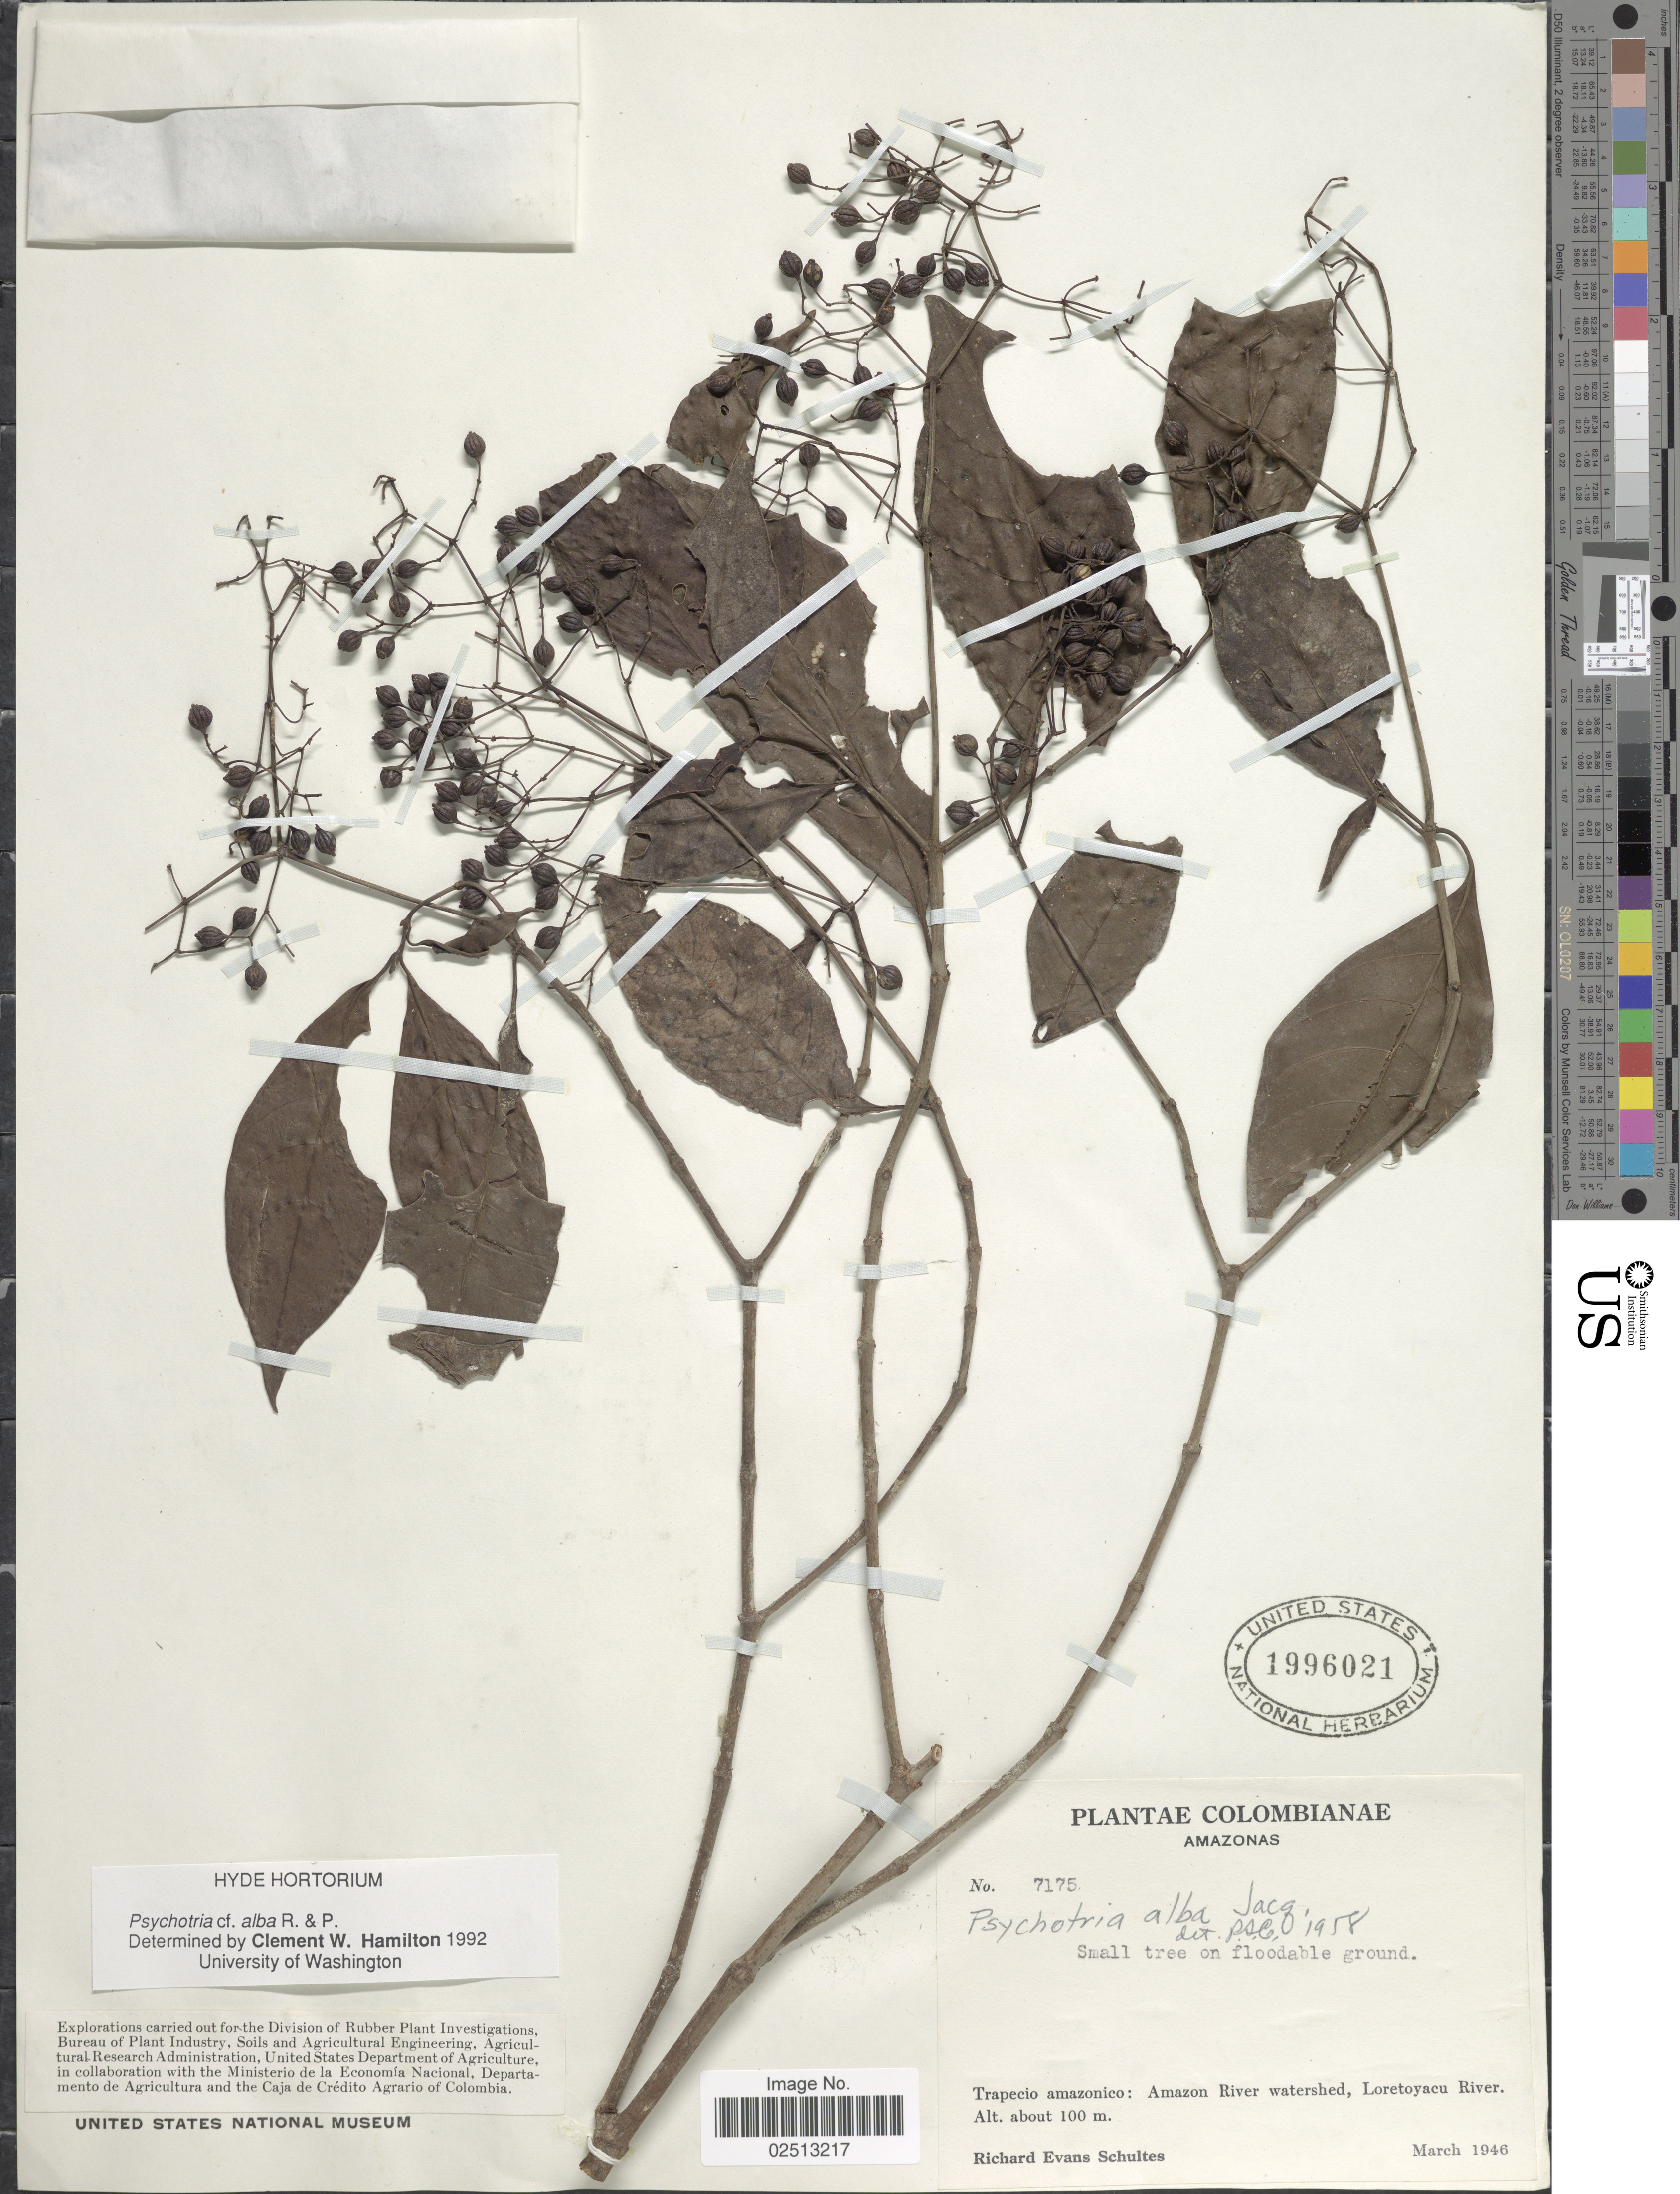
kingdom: Plantae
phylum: Tracheophyta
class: Magnoliopsida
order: Gentianales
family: Rubiaceae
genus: Psychotria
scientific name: Psychotria alba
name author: Ruiz & Pav.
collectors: R. E. Schultes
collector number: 7175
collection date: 1946-03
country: Colombia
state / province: Amazônas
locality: Trapecio amazonico: Amazon River watershed, Loretoyacu River.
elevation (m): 100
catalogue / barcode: US 1996021